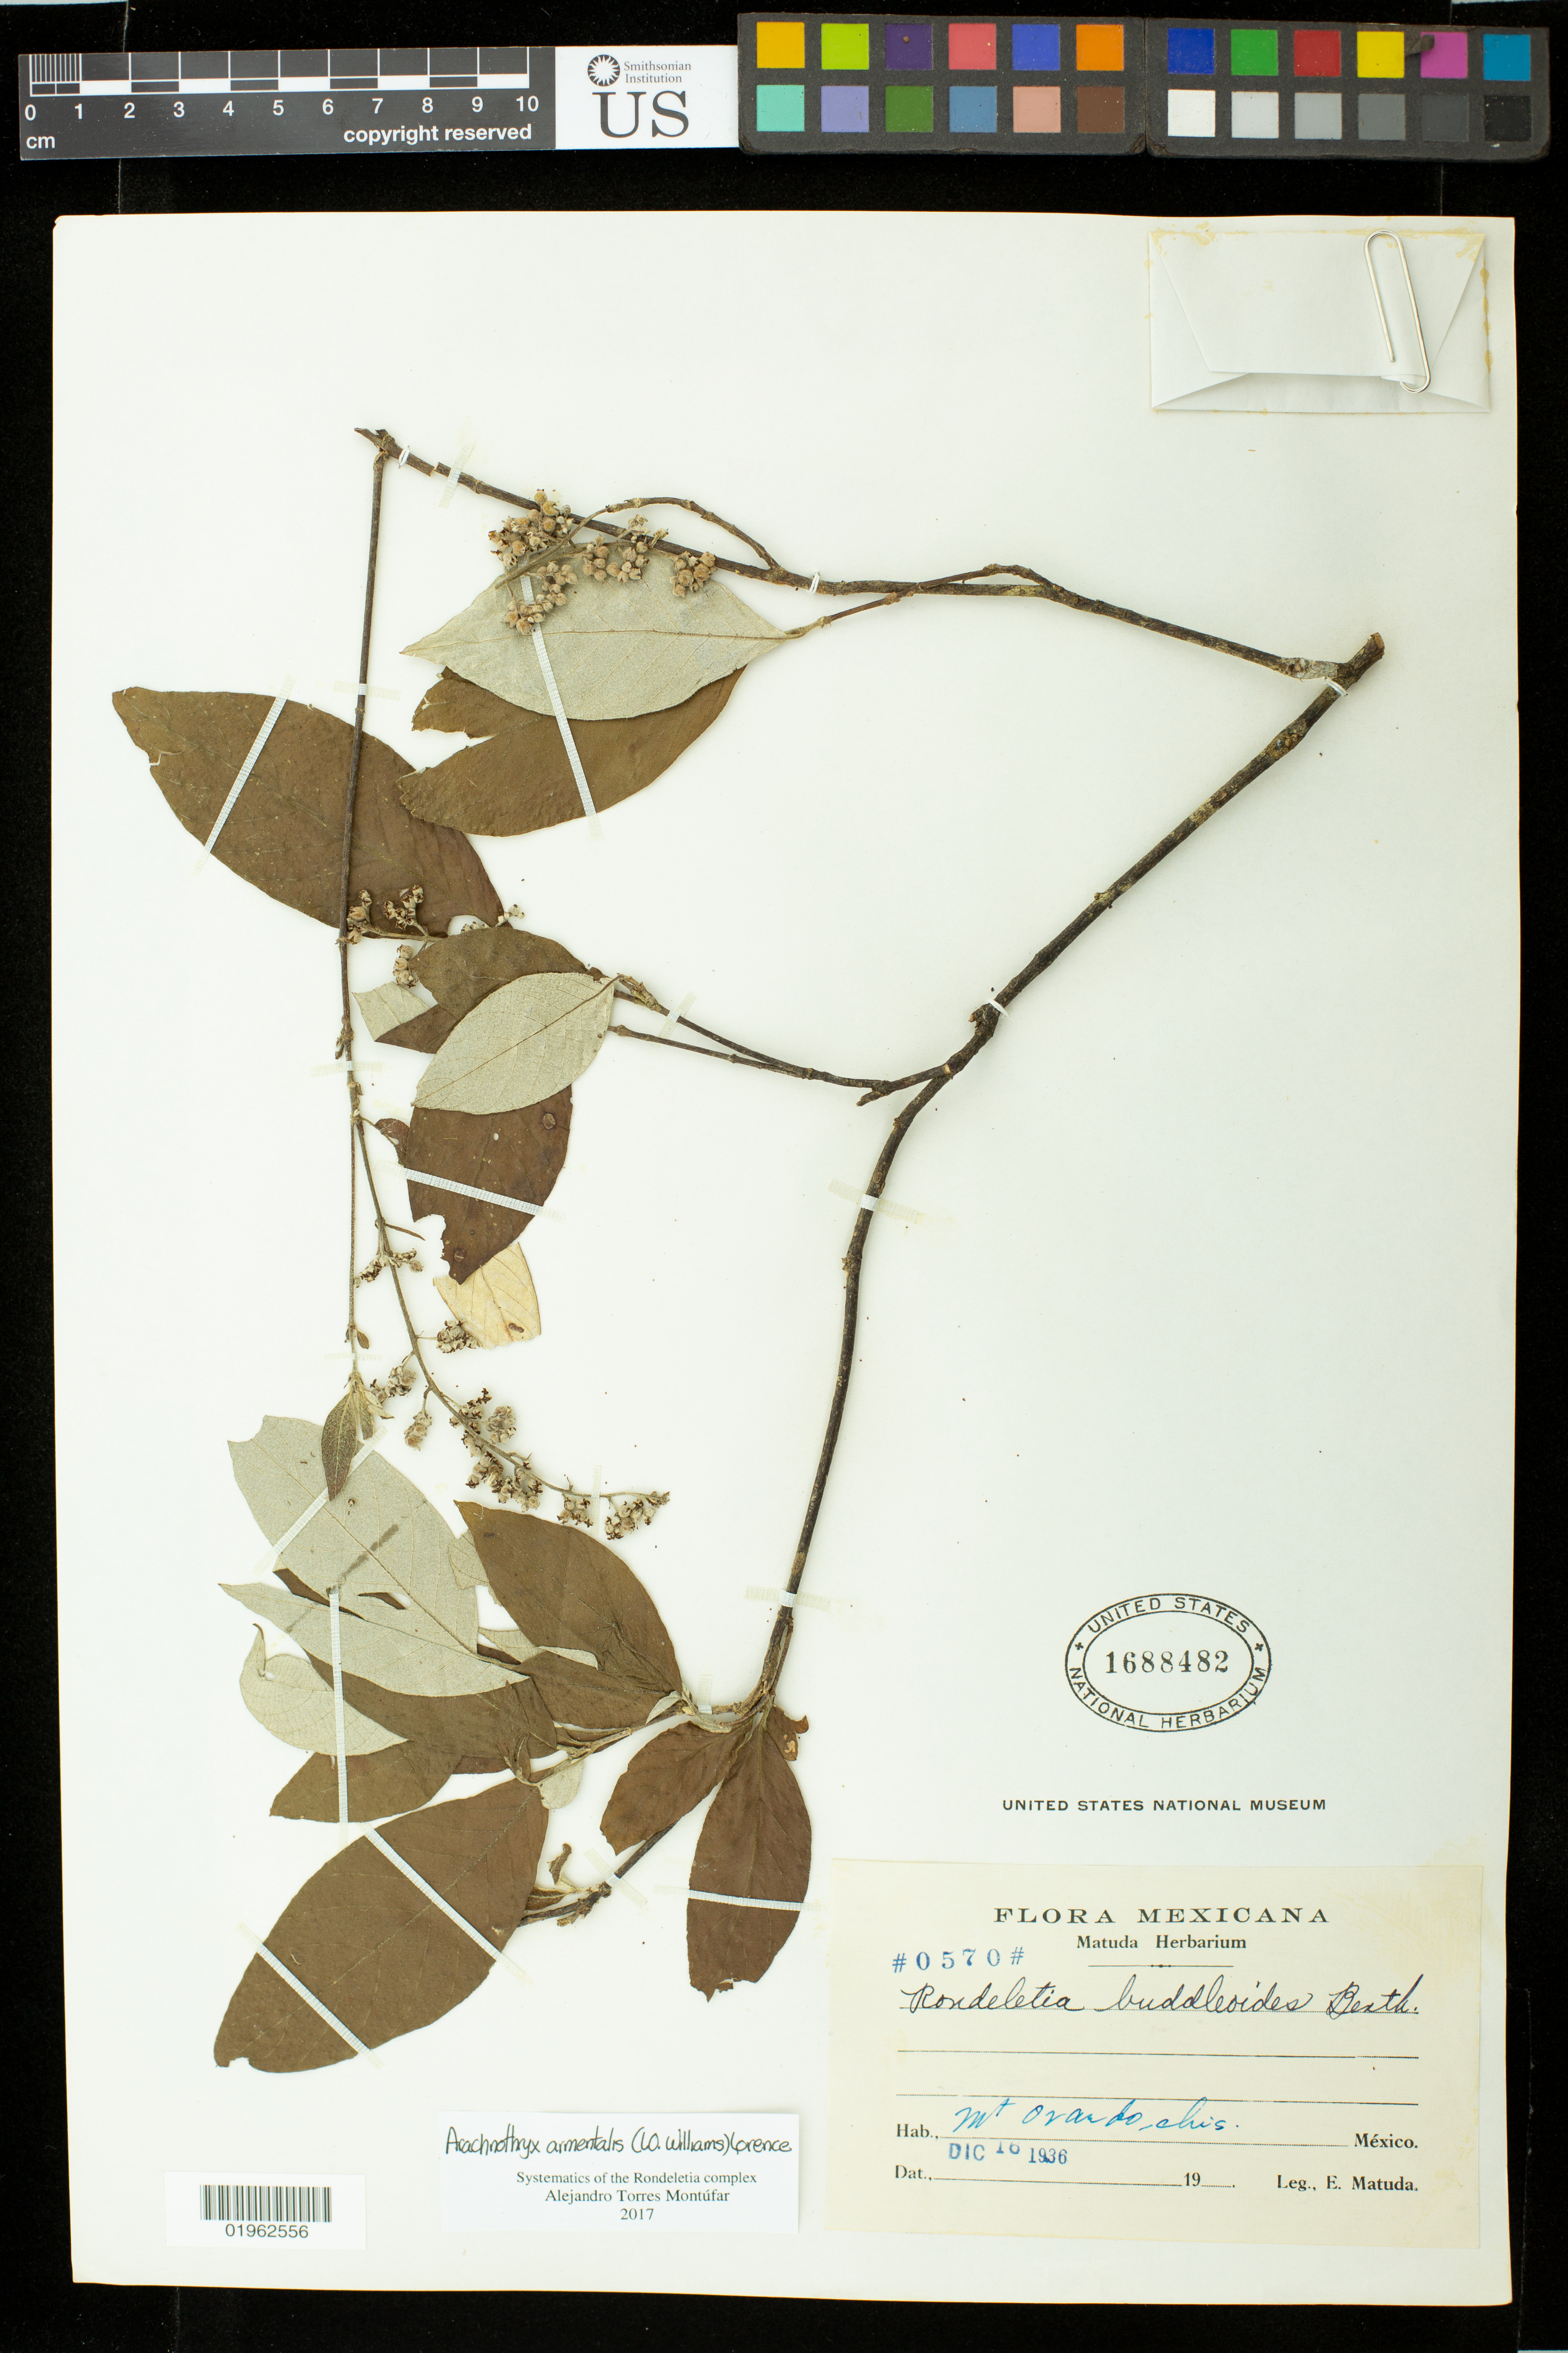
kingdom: Plantae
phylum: Tracheophyta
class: Magnoliopsida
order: Gentianales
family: Rubiaceae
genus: Arachnothryx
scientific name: Arachnothryx armentalis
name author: (L.O. Williams) Lorence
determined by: Torres Montufar, J. A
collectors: E. Matuda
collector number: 0570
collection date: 1936-12-16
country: Mexico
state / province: Chiapas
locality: Mt. Ovando, Chis.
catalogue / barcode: US 1688482